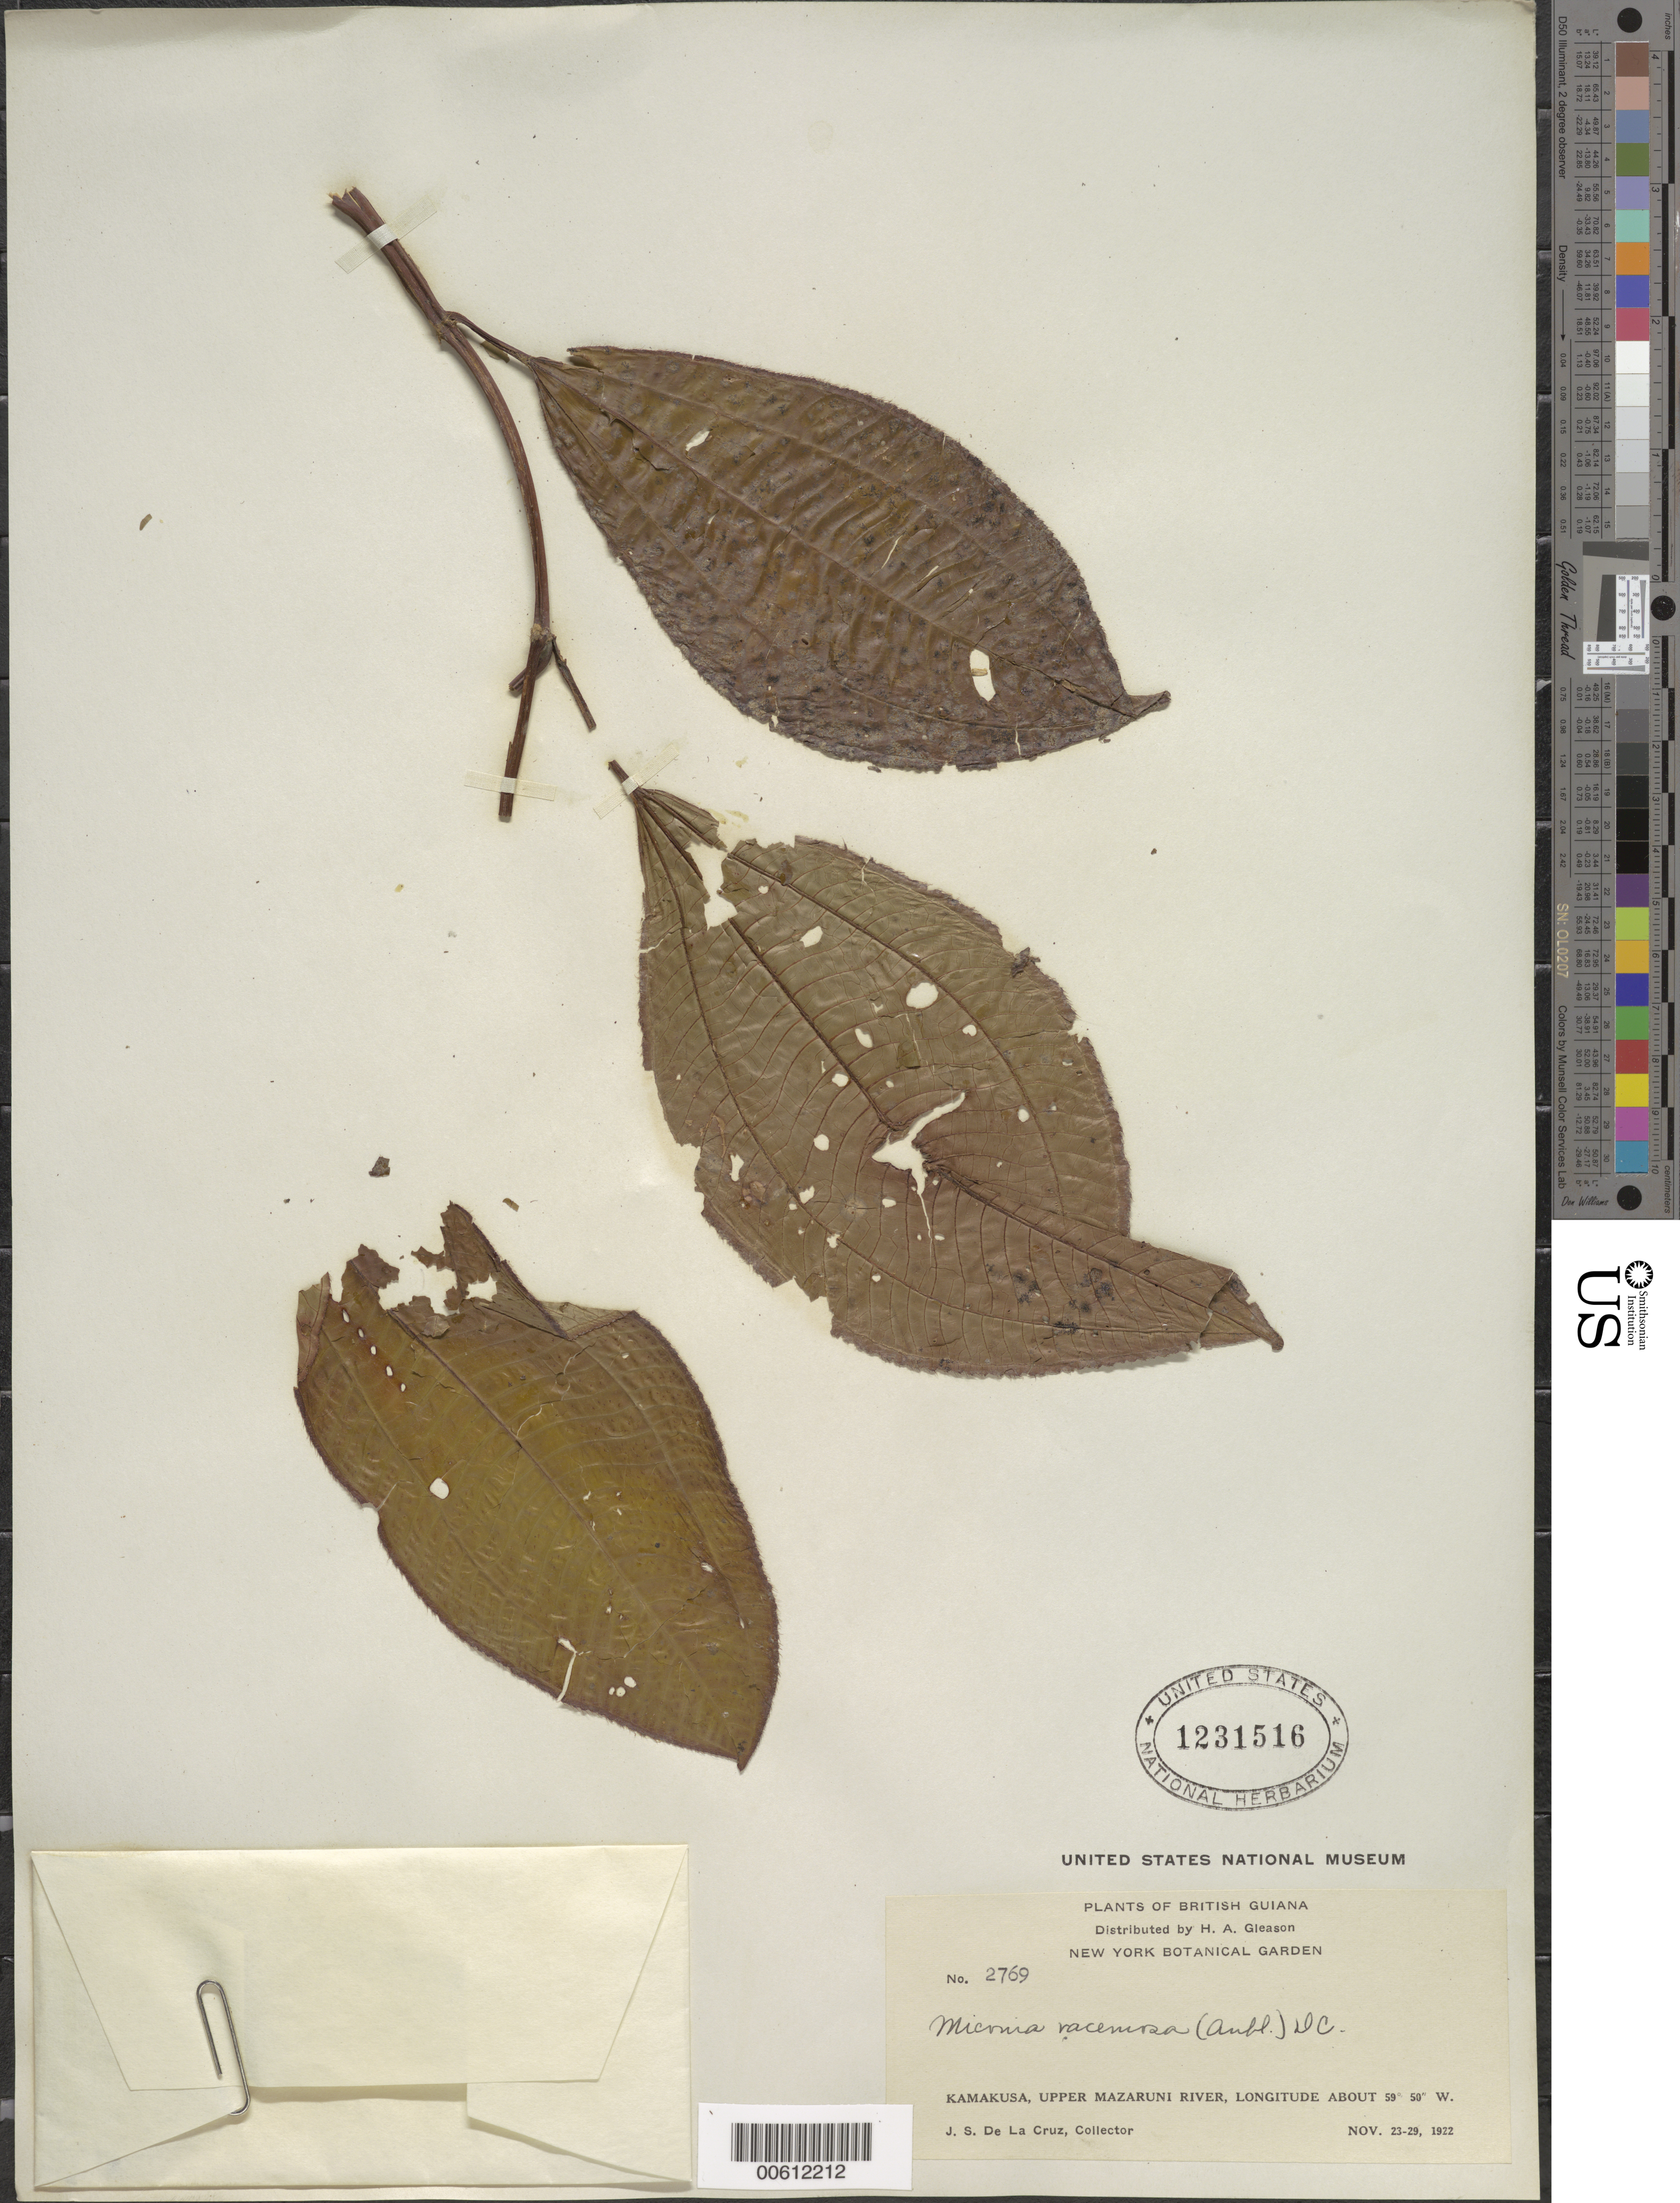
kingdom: Plantae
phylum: Tracheophyta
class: Magnoliopsida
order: Myrtales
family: Melastomataceae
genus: Miconia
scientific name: Miconia racemosa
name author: (Aubl.) DC.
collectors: J. S. de la Cruz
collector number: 2769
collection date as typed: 23-Nov-22 to 29-Nov-22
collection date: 1922-11-23/1922-11-29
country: Guyana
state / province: Cuyuni-Mazaruni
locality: Kamakusa, Upper Mazaruni R.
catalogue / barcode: US 1231516